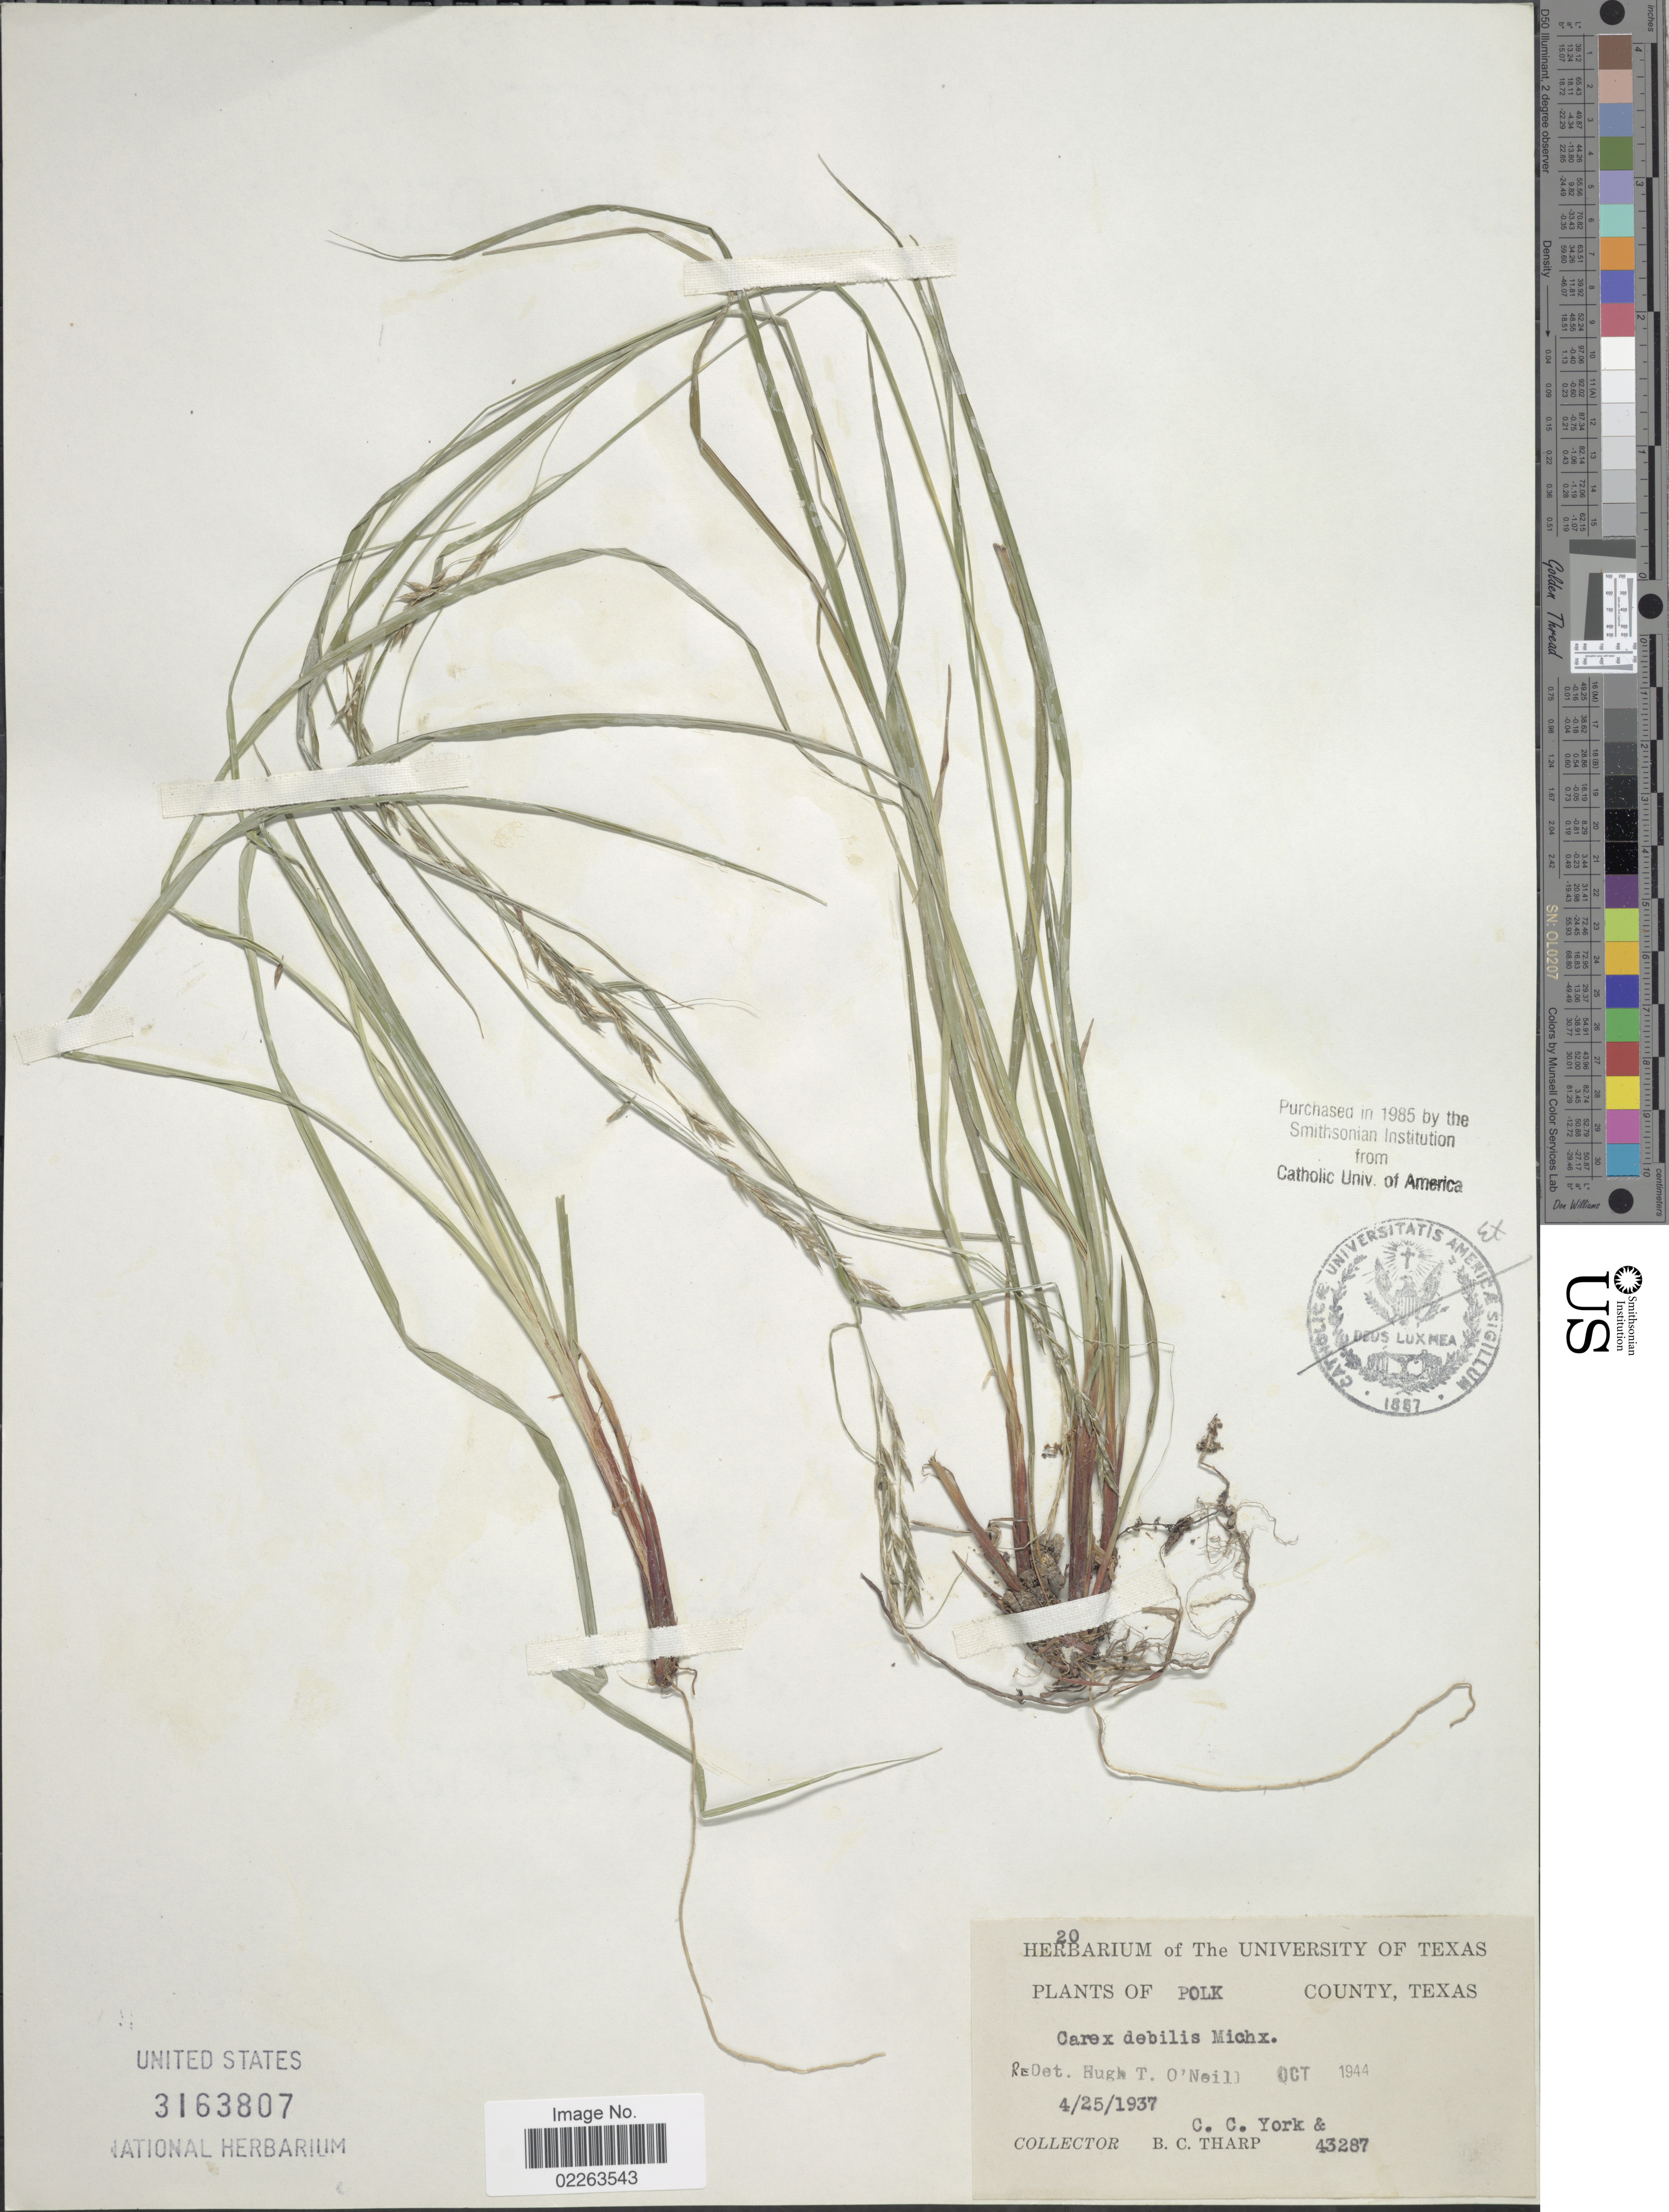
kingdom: Plantae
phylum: Tracheophyta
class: Liliopsida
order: Poales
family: Cyperaceae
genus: Carex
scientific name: Carex debilis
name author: Michx.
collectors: C. York & B. C. Tharp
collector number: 43287/20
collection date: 1937-04-25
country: United States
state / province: Texas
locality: Polk County.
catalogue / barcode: US 3163807